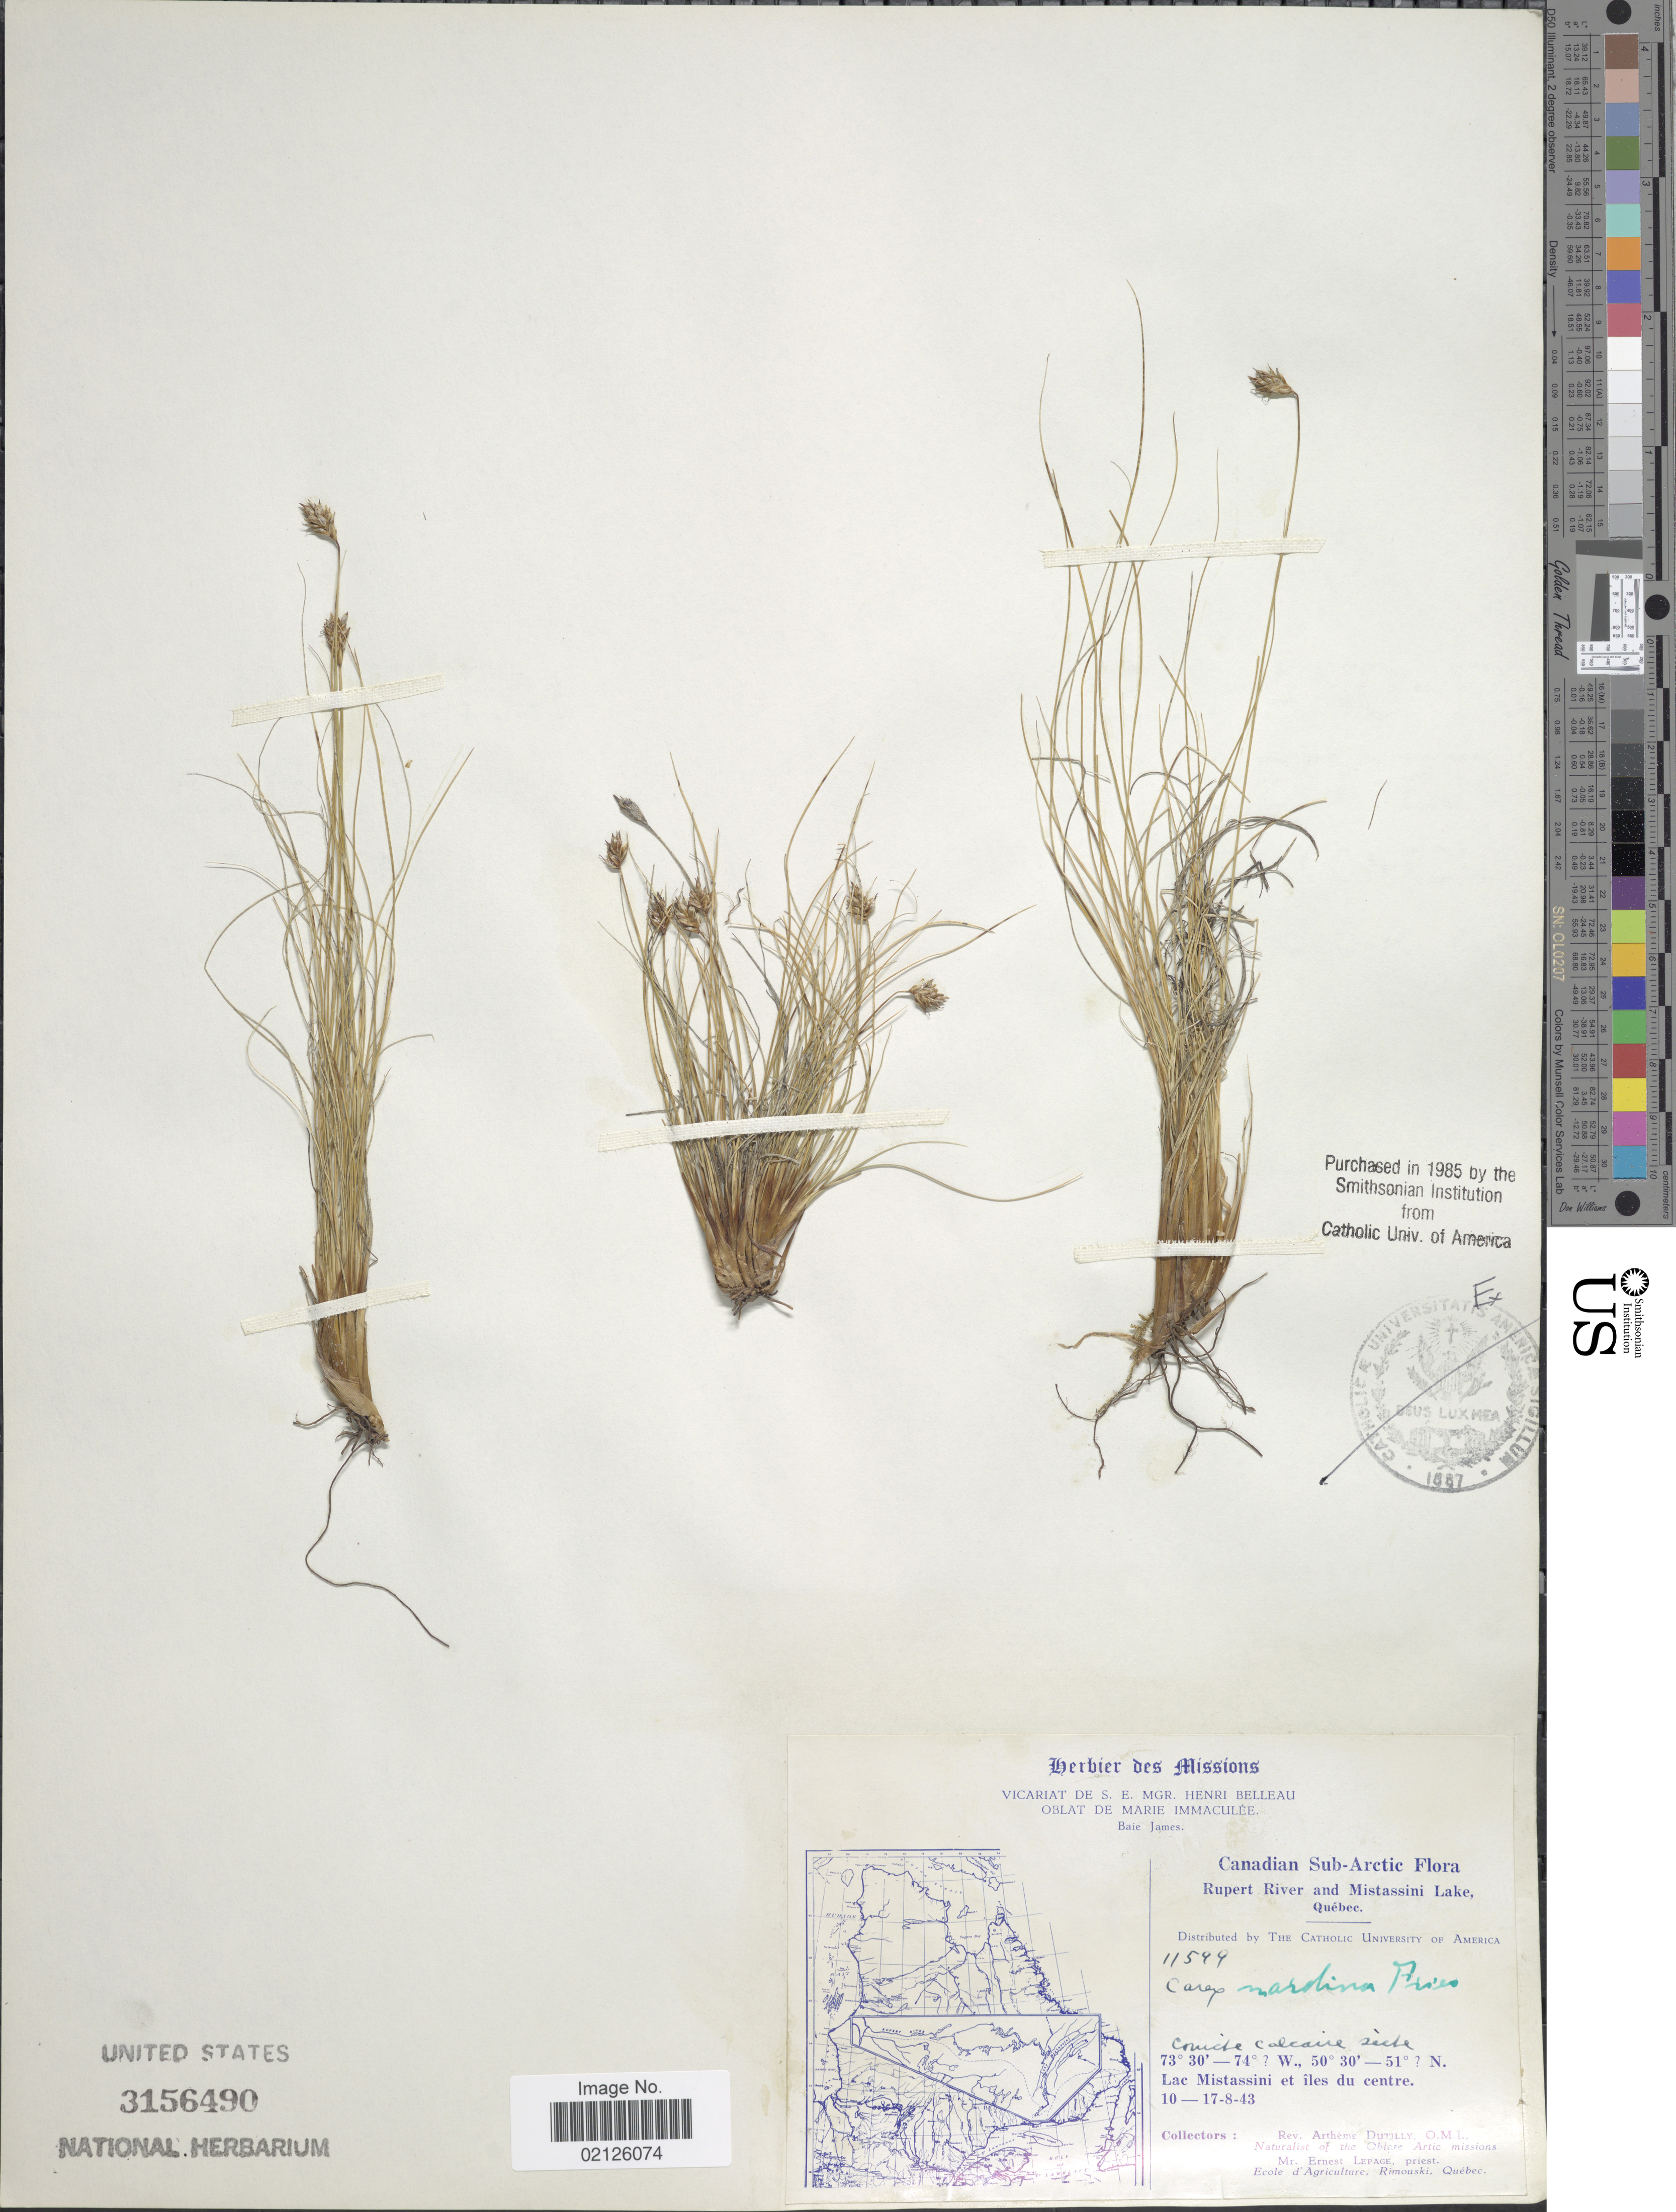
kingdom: Plantae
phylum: Tracheophyta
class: Liliopsida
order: Poales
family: Cyperaceae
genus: Carex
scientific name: Carex nardina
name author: (Hornem.) Fr.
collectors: A. Dutilly & E. Lepage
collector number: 11599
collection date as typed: Transcribed d/m/y: 10/8/43 to 17/8/43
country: Canada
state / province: Quebec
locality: Canadian Sub-Arctic, Rupert River and Mistassini Lake, comite calcaire secte, lac Mistassini et îles du centre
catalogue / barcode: US 3156490